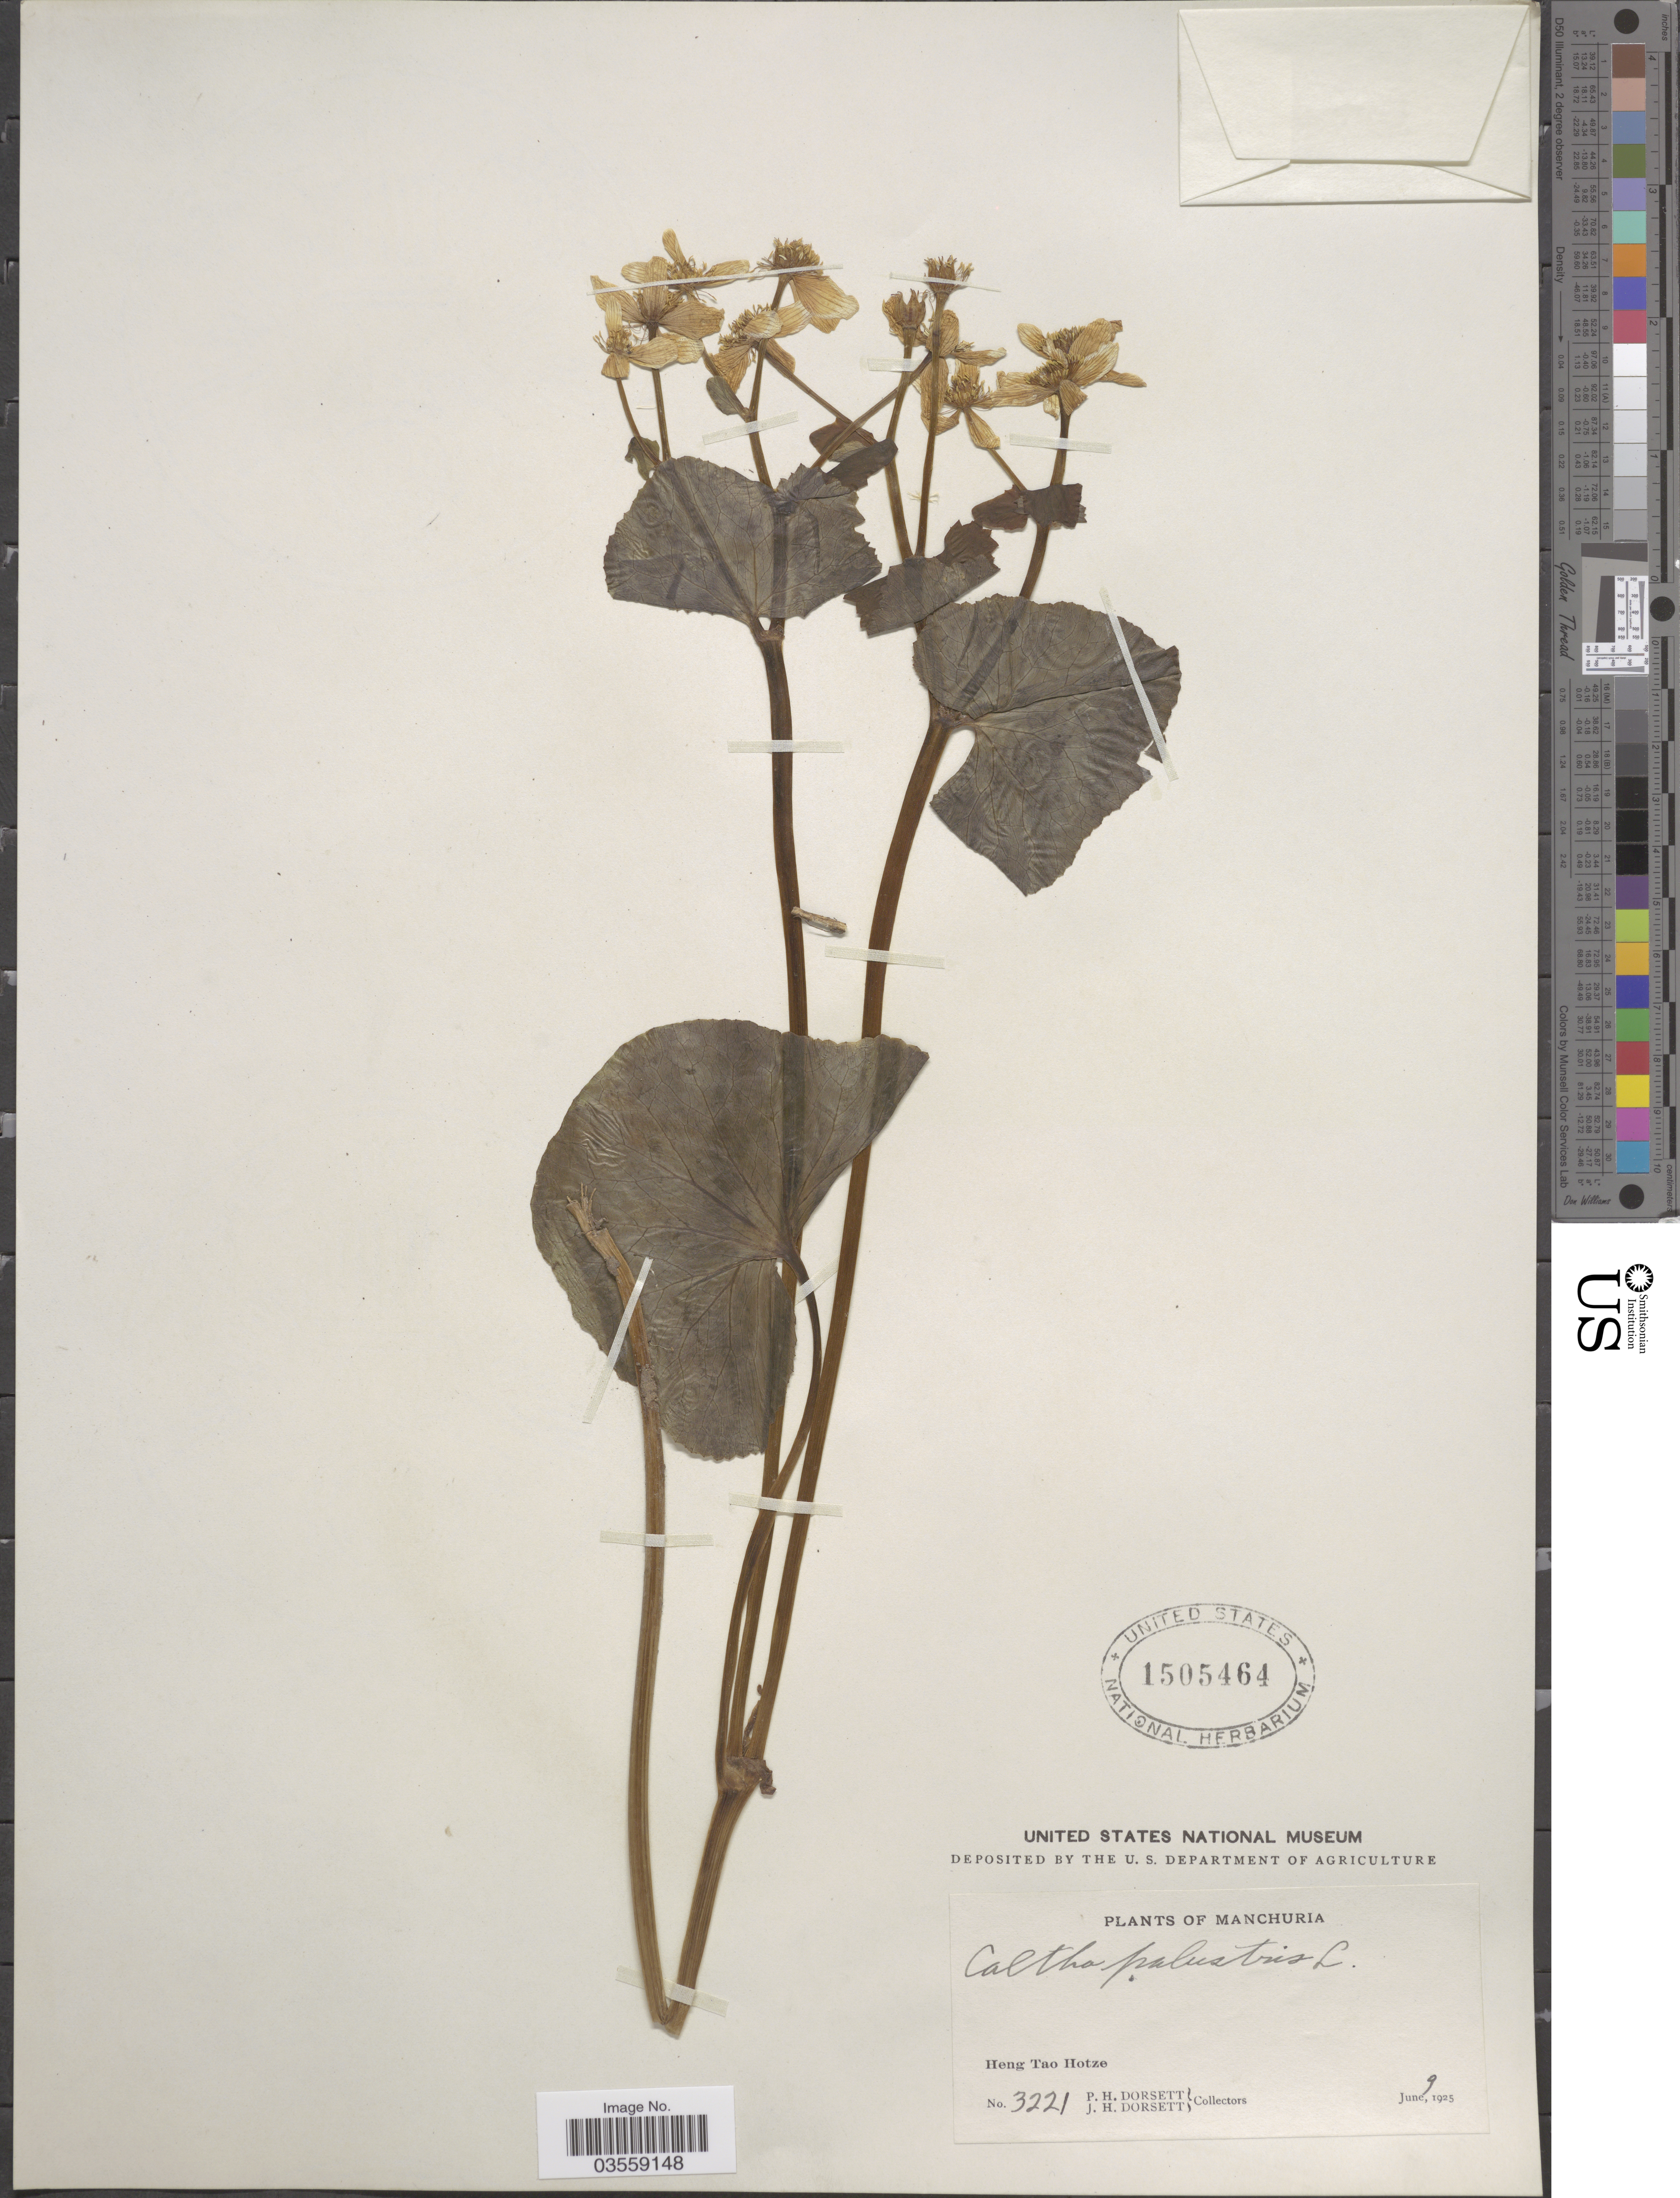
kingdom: Plantae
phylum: Tracheophyta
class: Magnoliopsida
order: Ranunculales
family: Ranunculaceae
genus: Caltha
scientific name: Caltha palustris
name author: L.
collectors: P. H. Dorsett & J. Dorsett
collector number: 3221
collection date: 1925-06-09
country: China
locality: Manchuria. Heng Tao Hotze.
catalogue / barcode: US 1505464